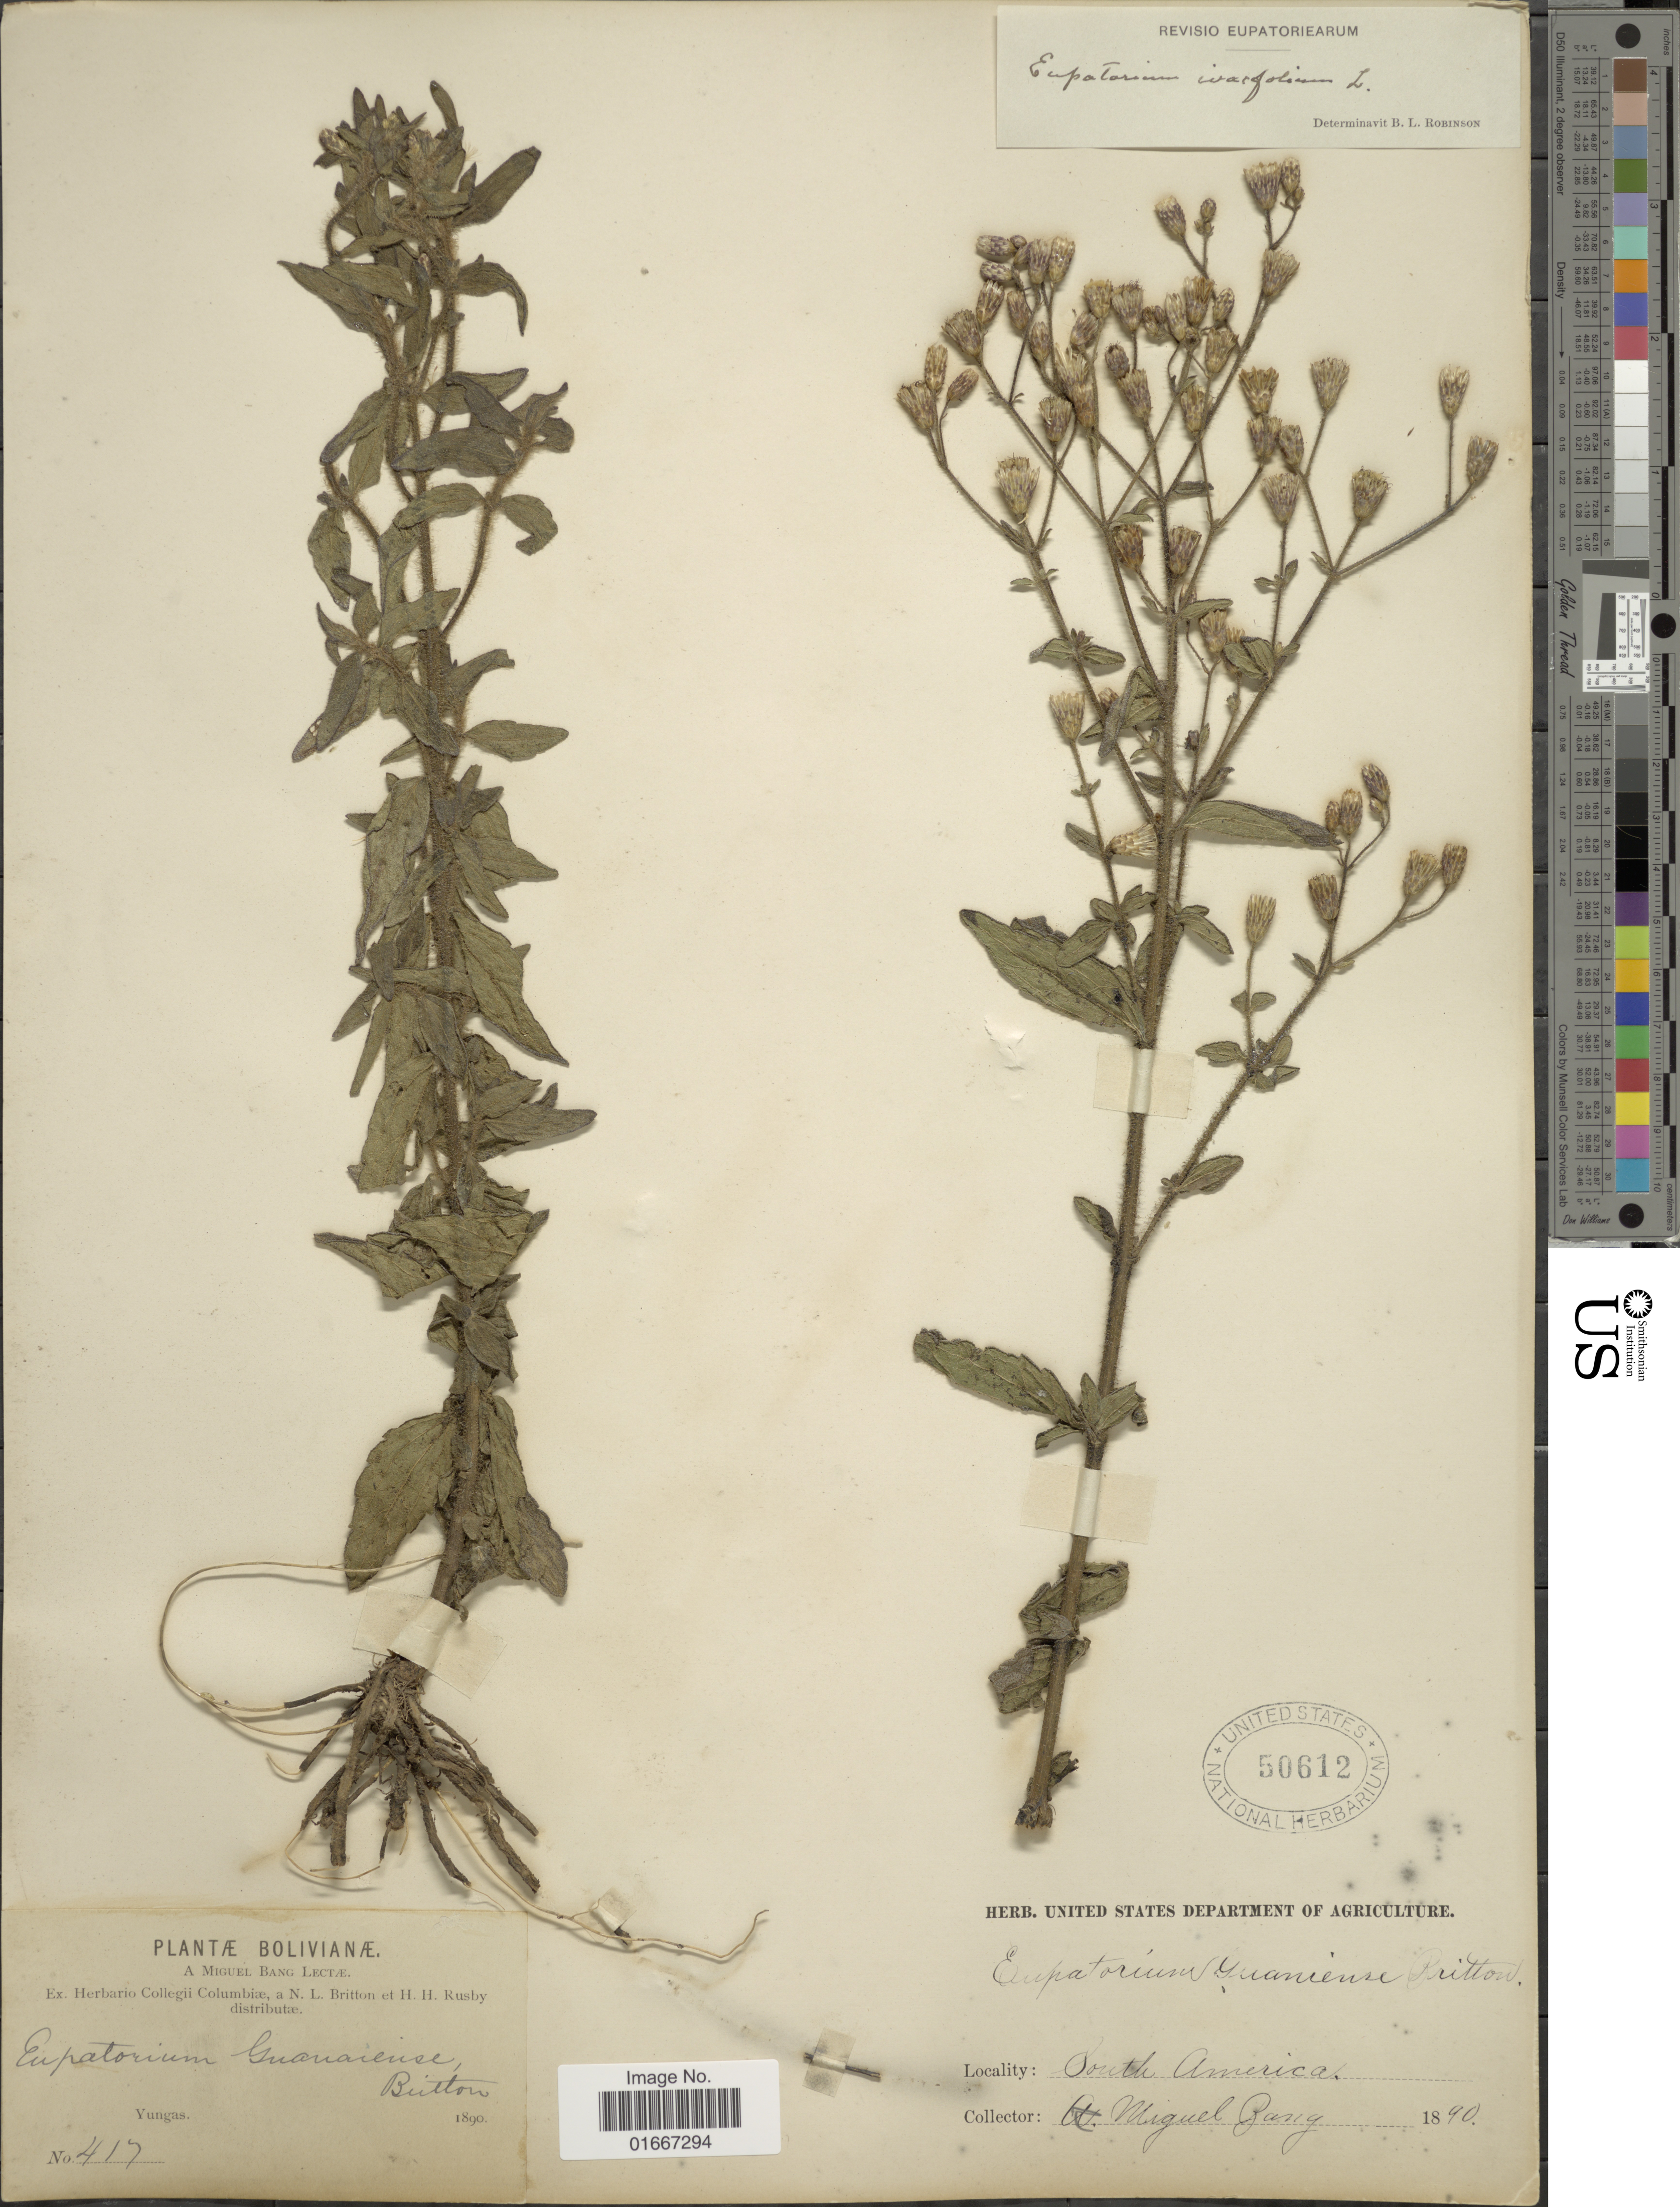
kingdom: Plantae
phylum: Tracheophyta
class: Magnoliopsida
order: Asterales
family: Asteraceae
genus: Chromolaena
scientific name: Chromolaena ivaefolia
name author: (L.) R.M. King & H. Rob.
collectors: M. Bang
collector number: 417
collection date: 1890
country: Bolivia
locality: Yungas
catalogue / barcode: US 50612